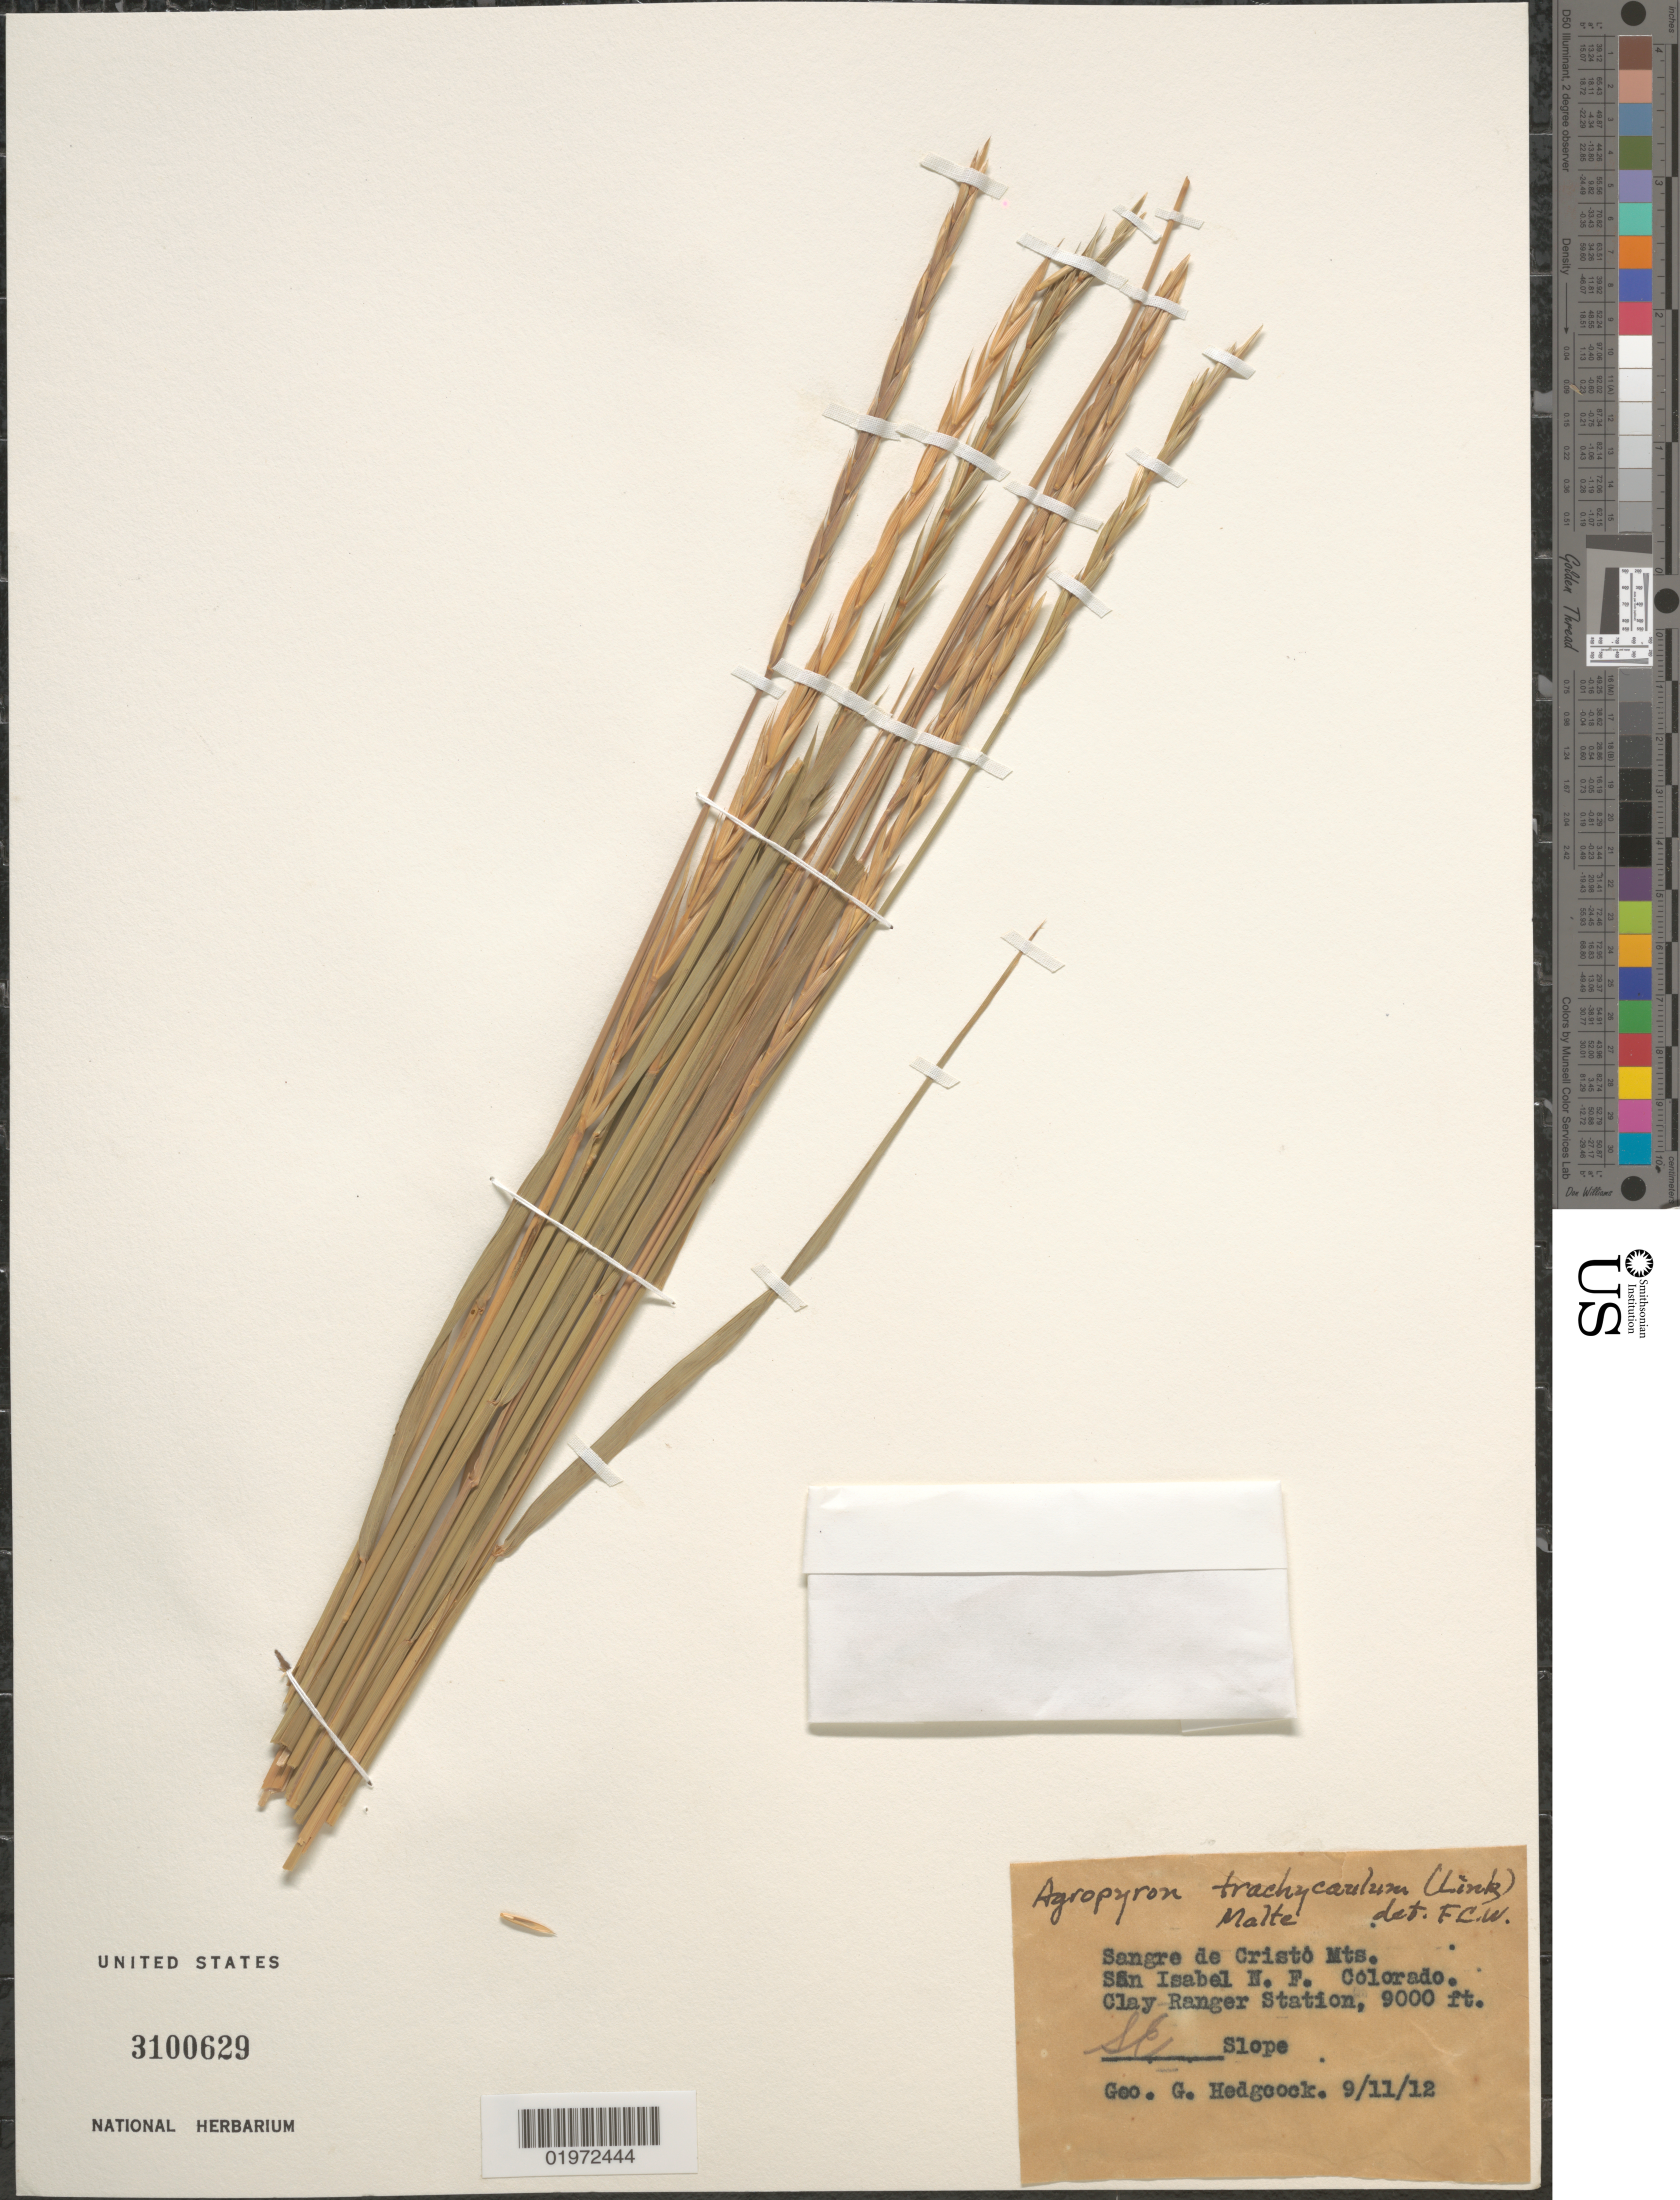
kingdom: Plantae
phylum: Tracheophyta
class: Liliopsida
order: Poales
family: Poaceae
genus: Elymus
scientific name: Elymus trachycaulus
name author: (Link) Gould ex Shinners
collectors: G. Hedgcock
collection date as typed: Transcribed d/m/y: 11/9/12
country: United States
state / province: Colorado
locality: Sangre de Cristó Mts. San Isabel N. F. Clay Ranger Station. SE Slope.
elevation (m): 2743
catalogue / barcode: US 3100629